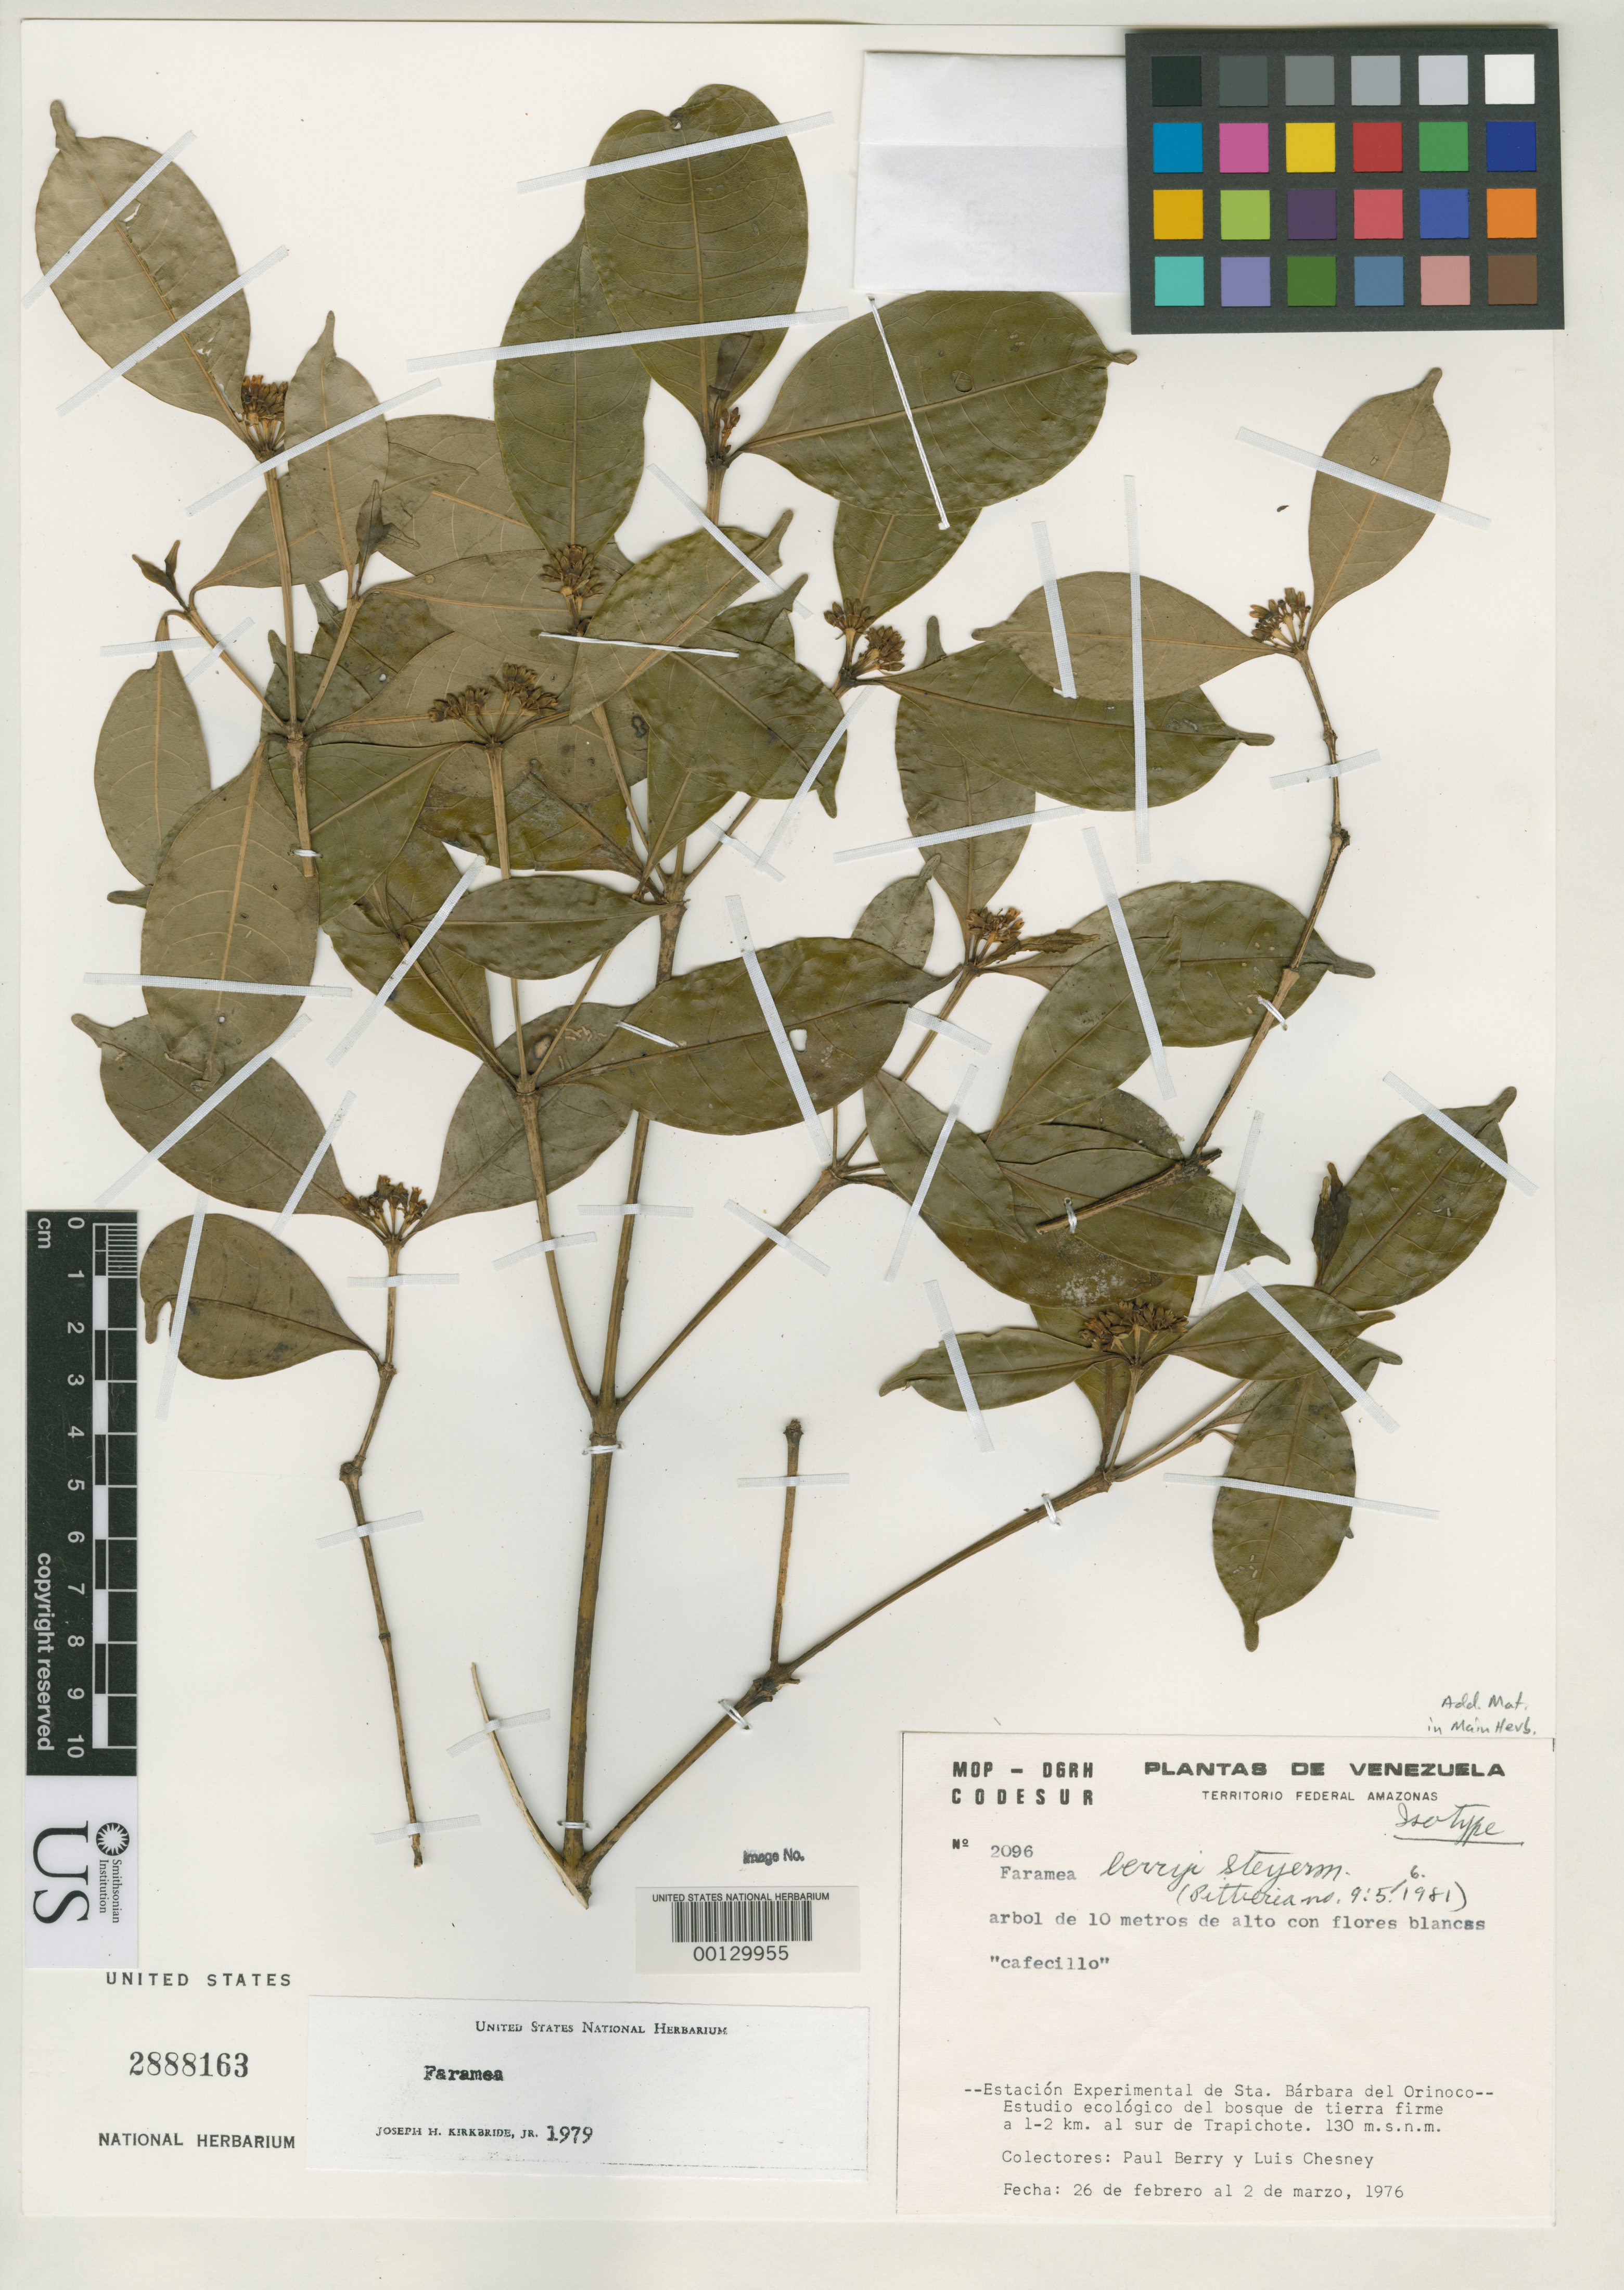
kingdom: Plantae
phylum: Tracheophyta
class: Magnoliopsida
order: Gentianales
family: Rubiaceae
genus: Faramea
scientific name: Faramea berryi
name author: Steyerm.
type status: Isotype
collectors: P. E. Berry & L. Chesney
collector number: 2096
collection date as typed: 26 Feb 1976 to 02 Mar 1976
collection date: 1976-02-26/1976-03-02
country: Venezuela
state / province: Amazonas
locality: Est. Exp. de Sta. Barbara del Orinoco, 1-2 km S of Trapichote.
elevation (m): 130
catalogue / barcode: US 2888163